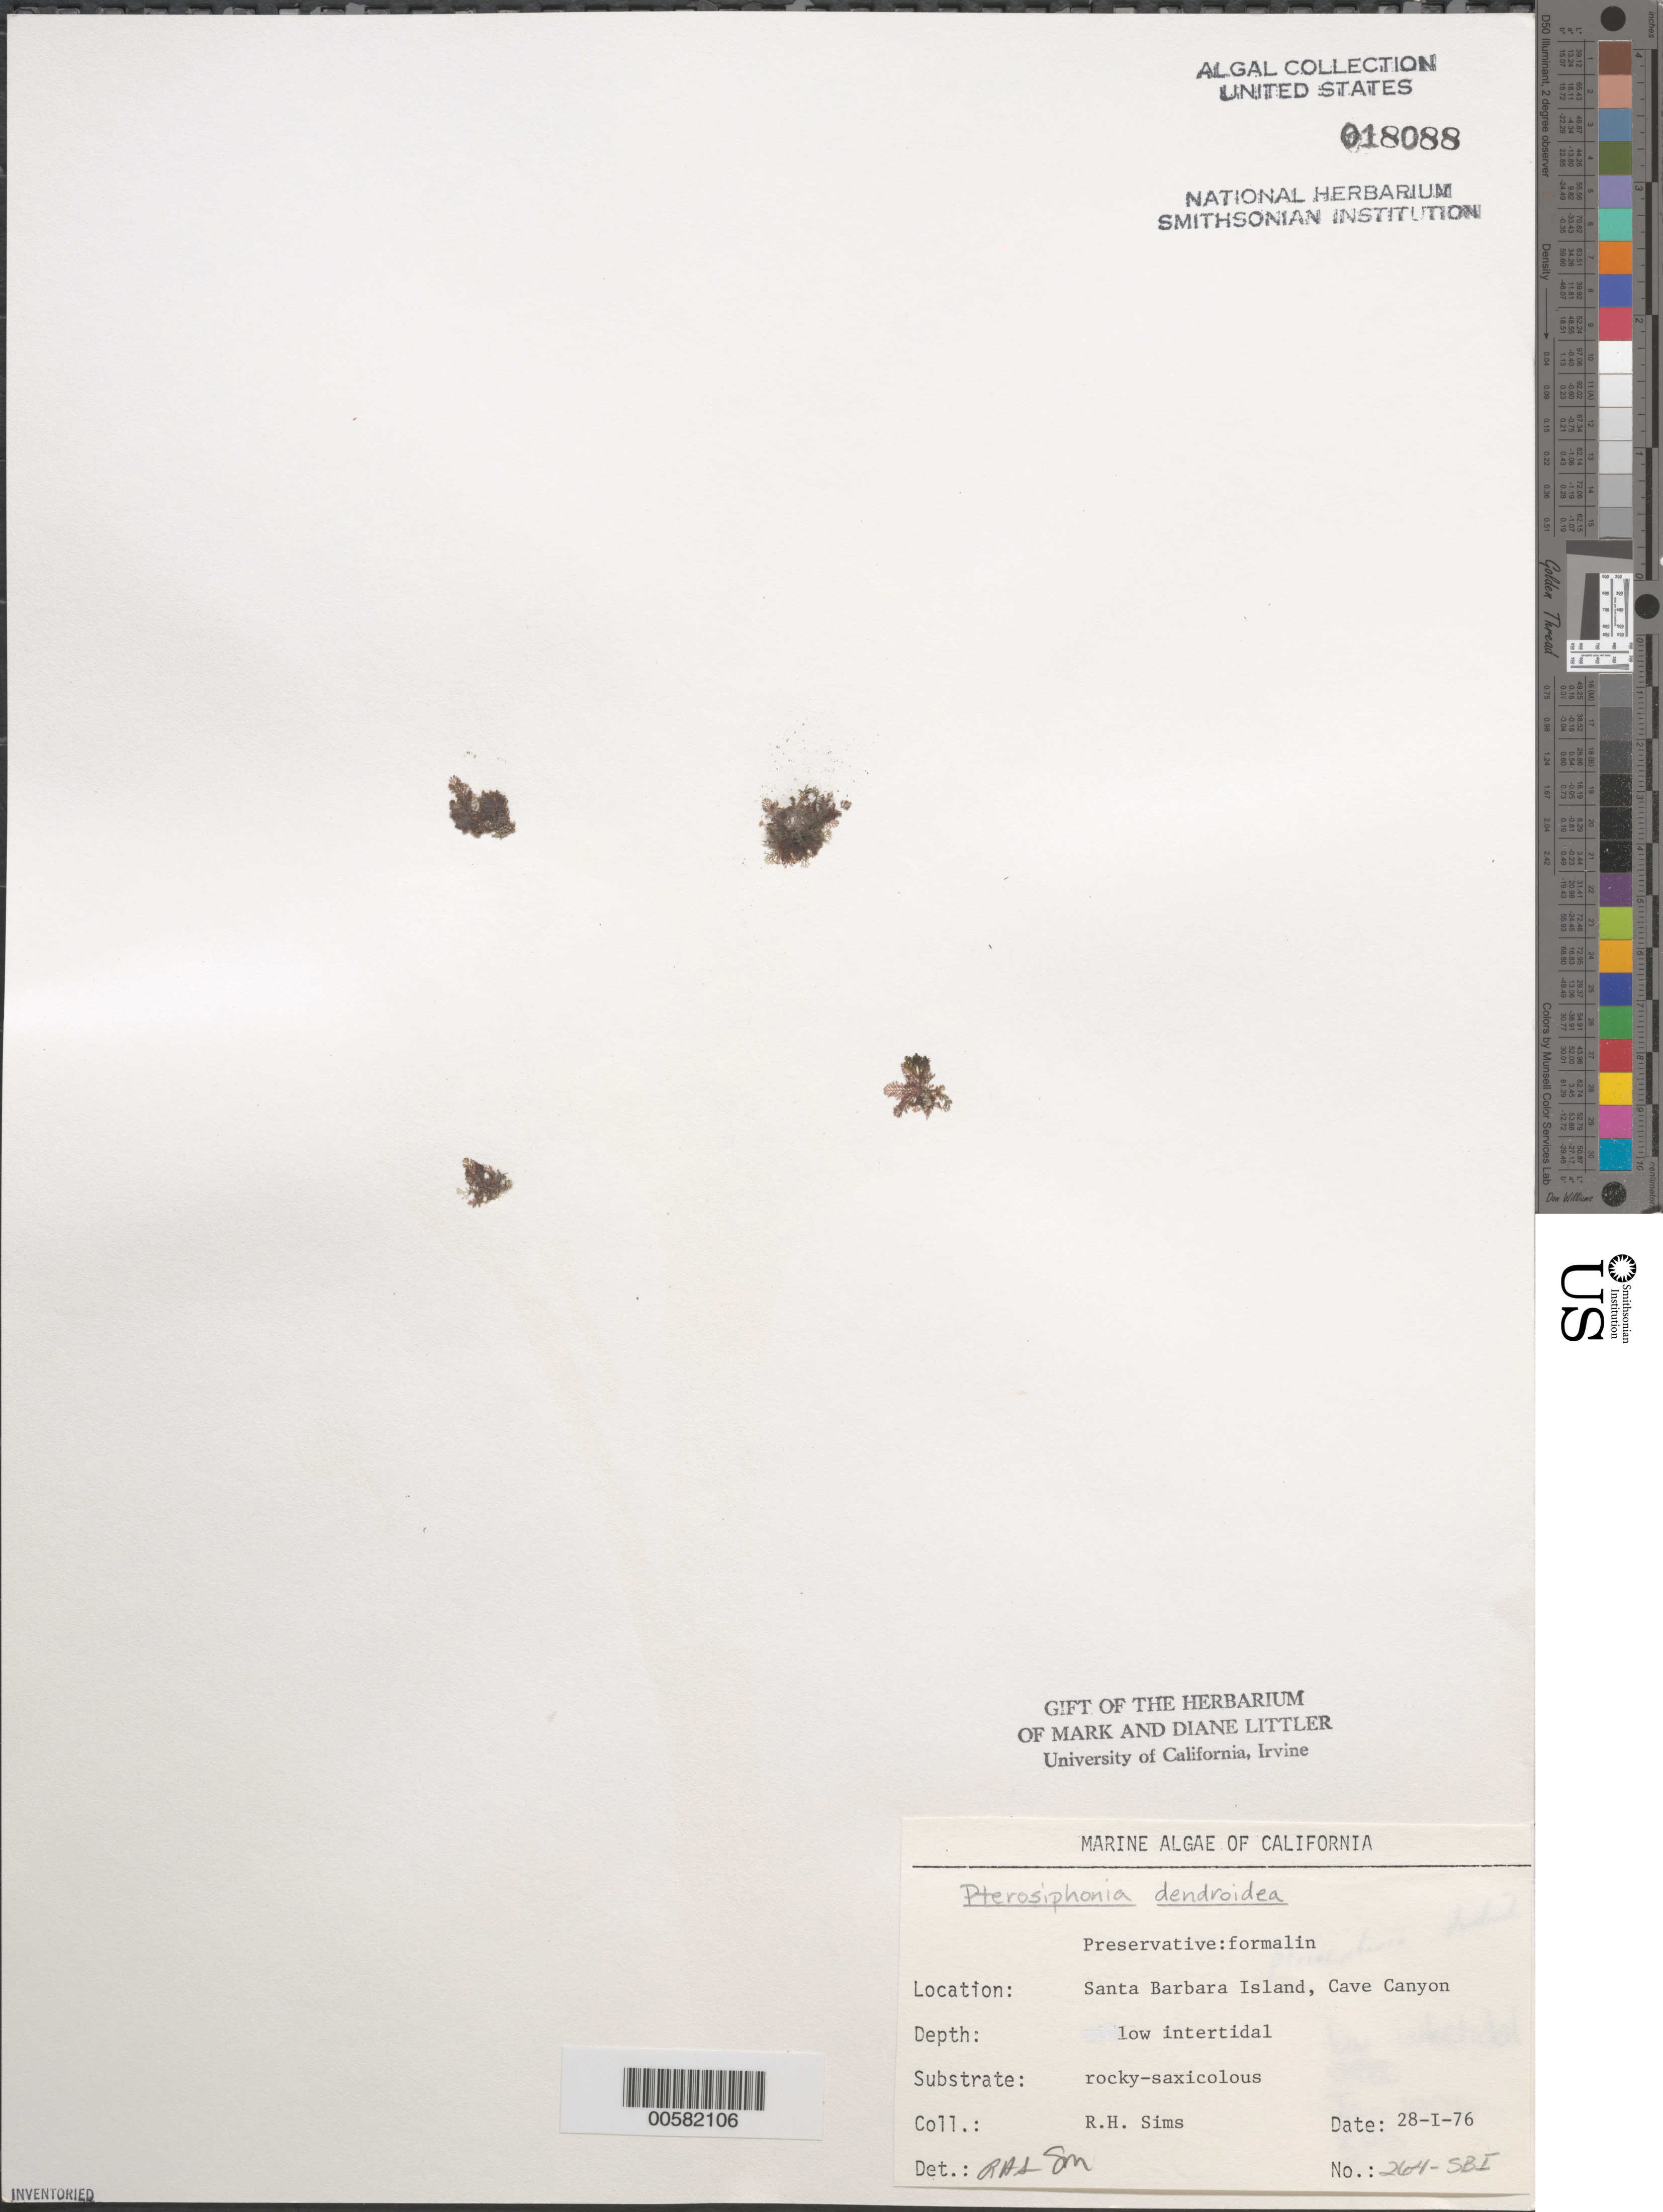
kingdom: Plantae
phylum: Rhodophyta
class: Florideophyceae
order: Ceramiales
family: Rhodomelaceae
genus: Symphyocladiella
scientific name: Symphyocladiella dendroidea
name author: (Montagne) Bustamante et al.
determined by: Algae name updating Project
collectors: R. H. Sims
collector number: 264-sbi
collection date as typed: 28 Jan 1976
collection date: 1976-01-28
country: United States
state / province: California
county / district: Santa Barbara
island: Santa Barbara Island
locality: Cave Canyon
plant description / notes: BLM-SOCALBIGHT Rocky Intertidal Survey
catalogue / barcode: US 18088